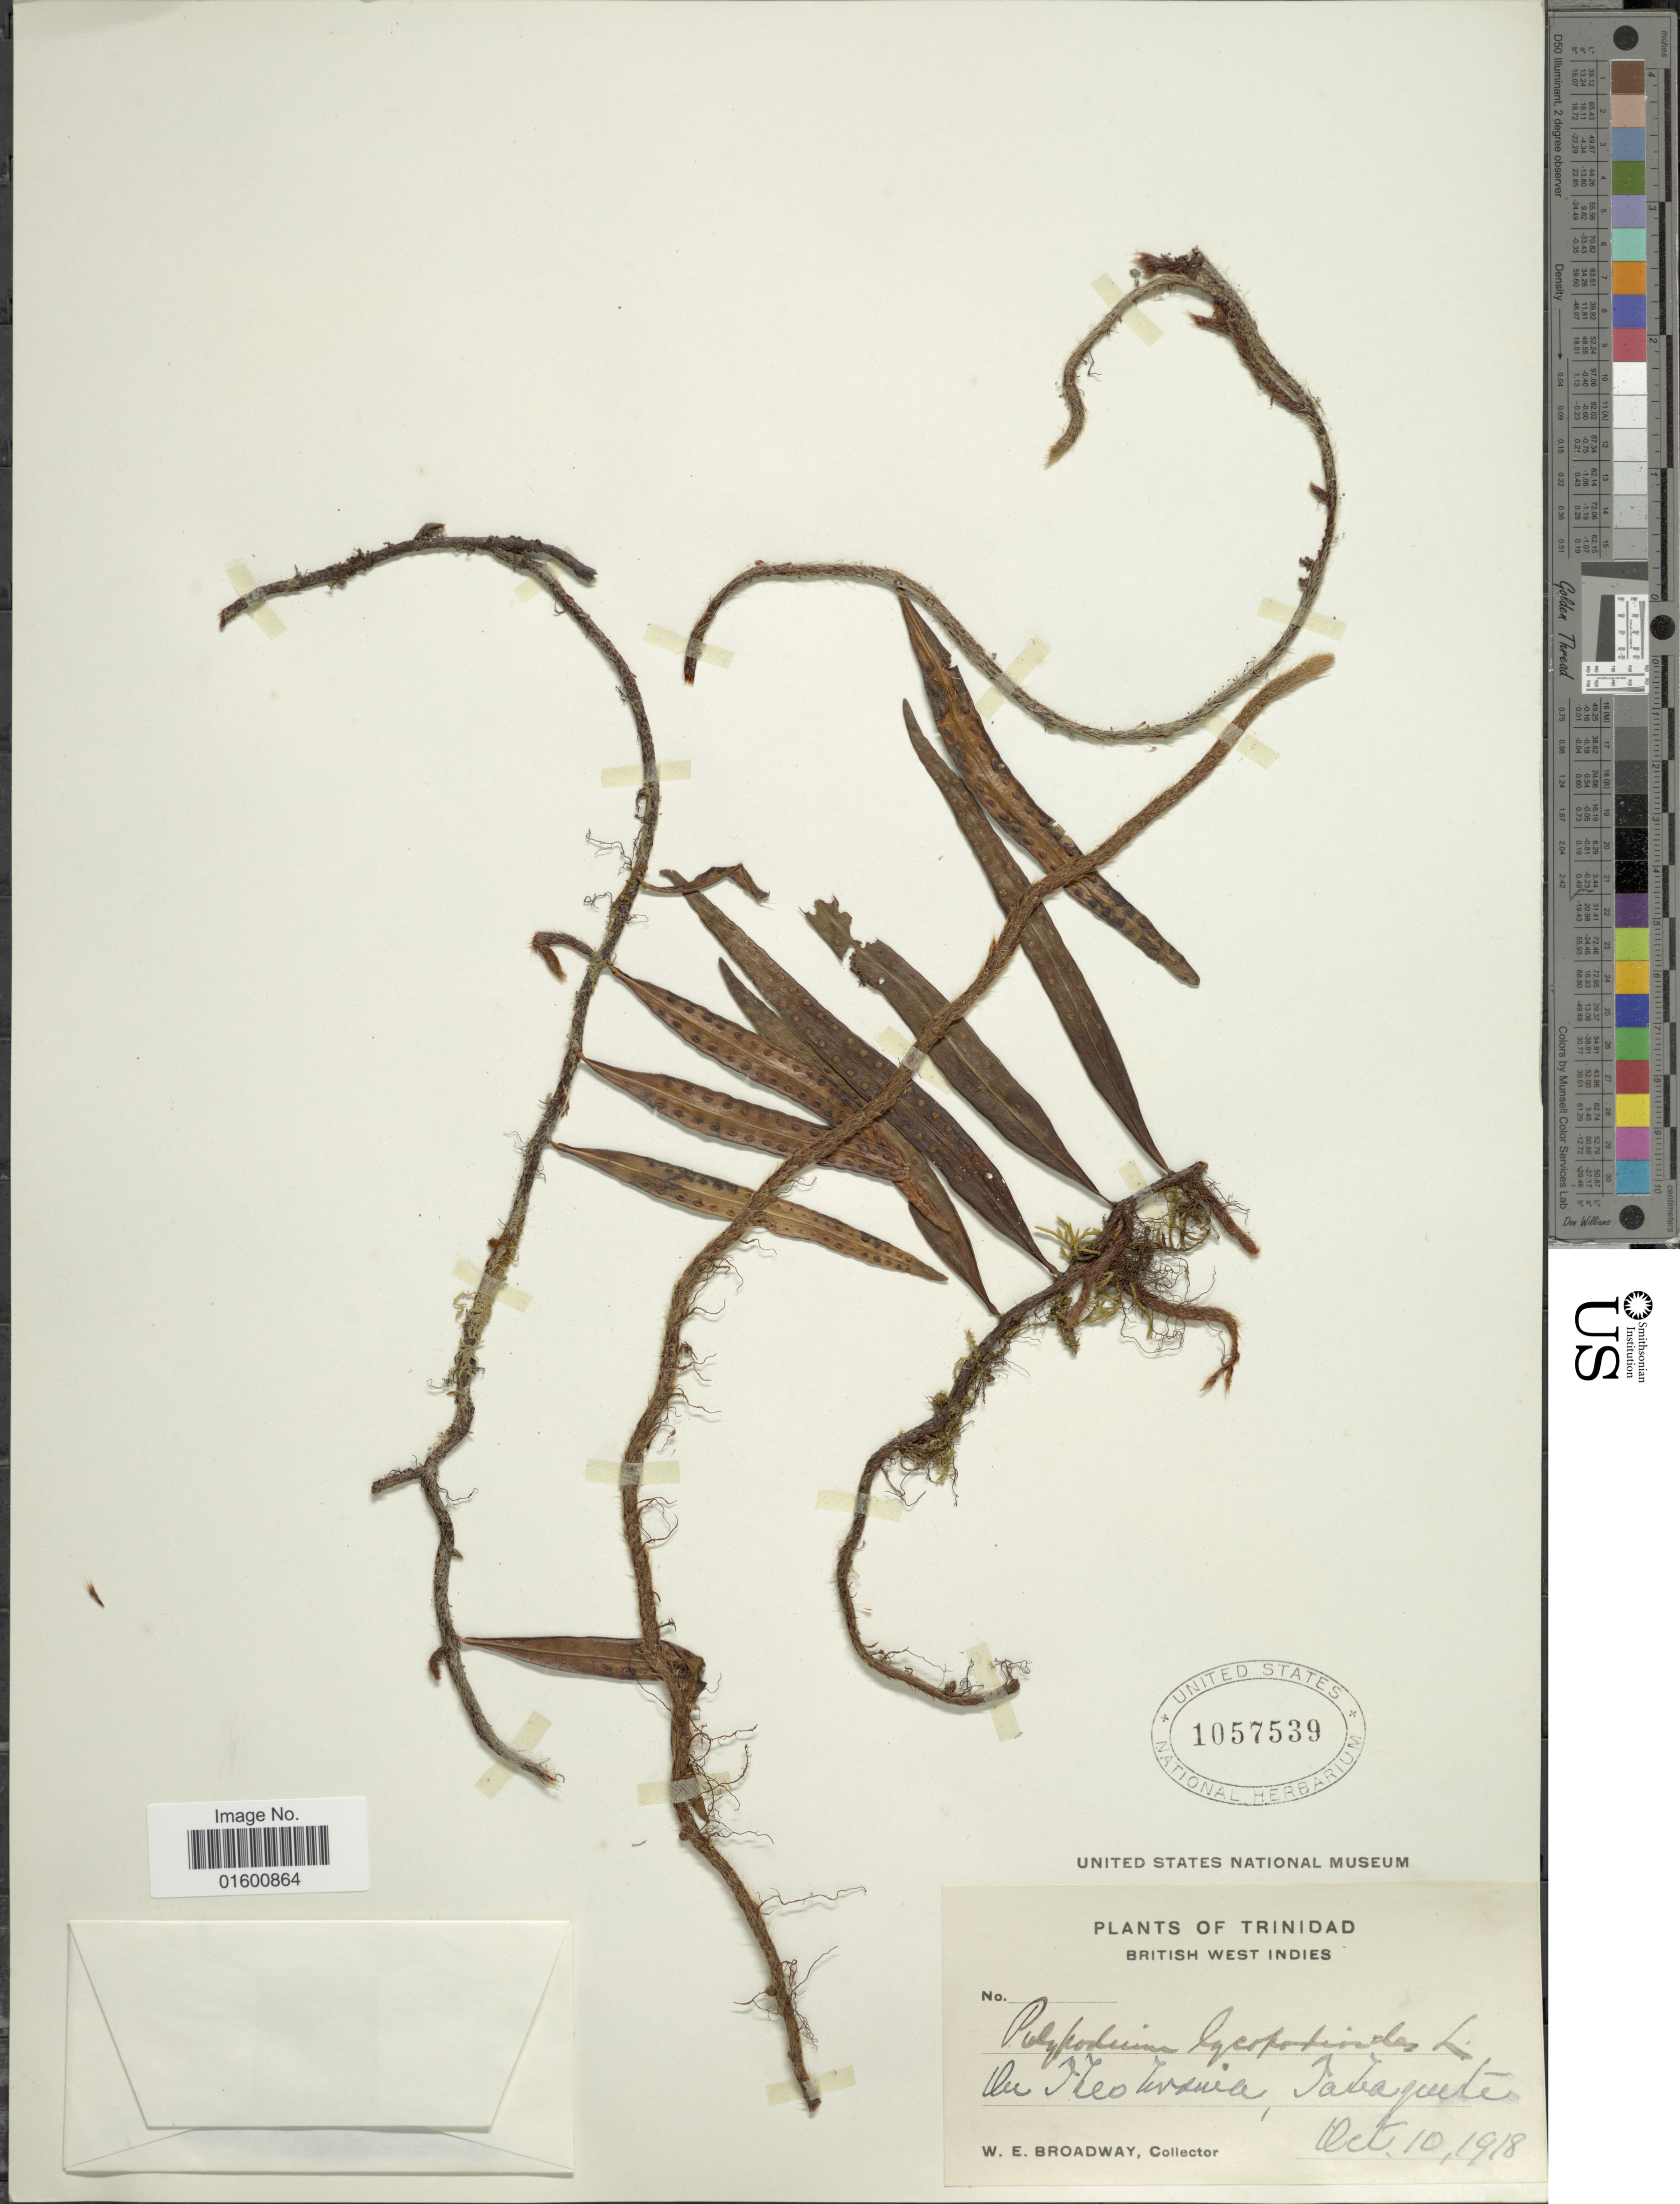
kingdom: Plantae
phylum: Tracheophyta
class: Polypodiopsida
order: Polypodiales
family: Polypodiaceae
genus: Microgramma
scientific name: Microgramma lycopodioides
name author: (L.) Copel.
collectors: W. E. Broadway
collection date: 1918-10-10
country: Trinidad and Tobago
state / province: Trinidad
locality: Tabaquite.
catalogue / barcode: US 1057539